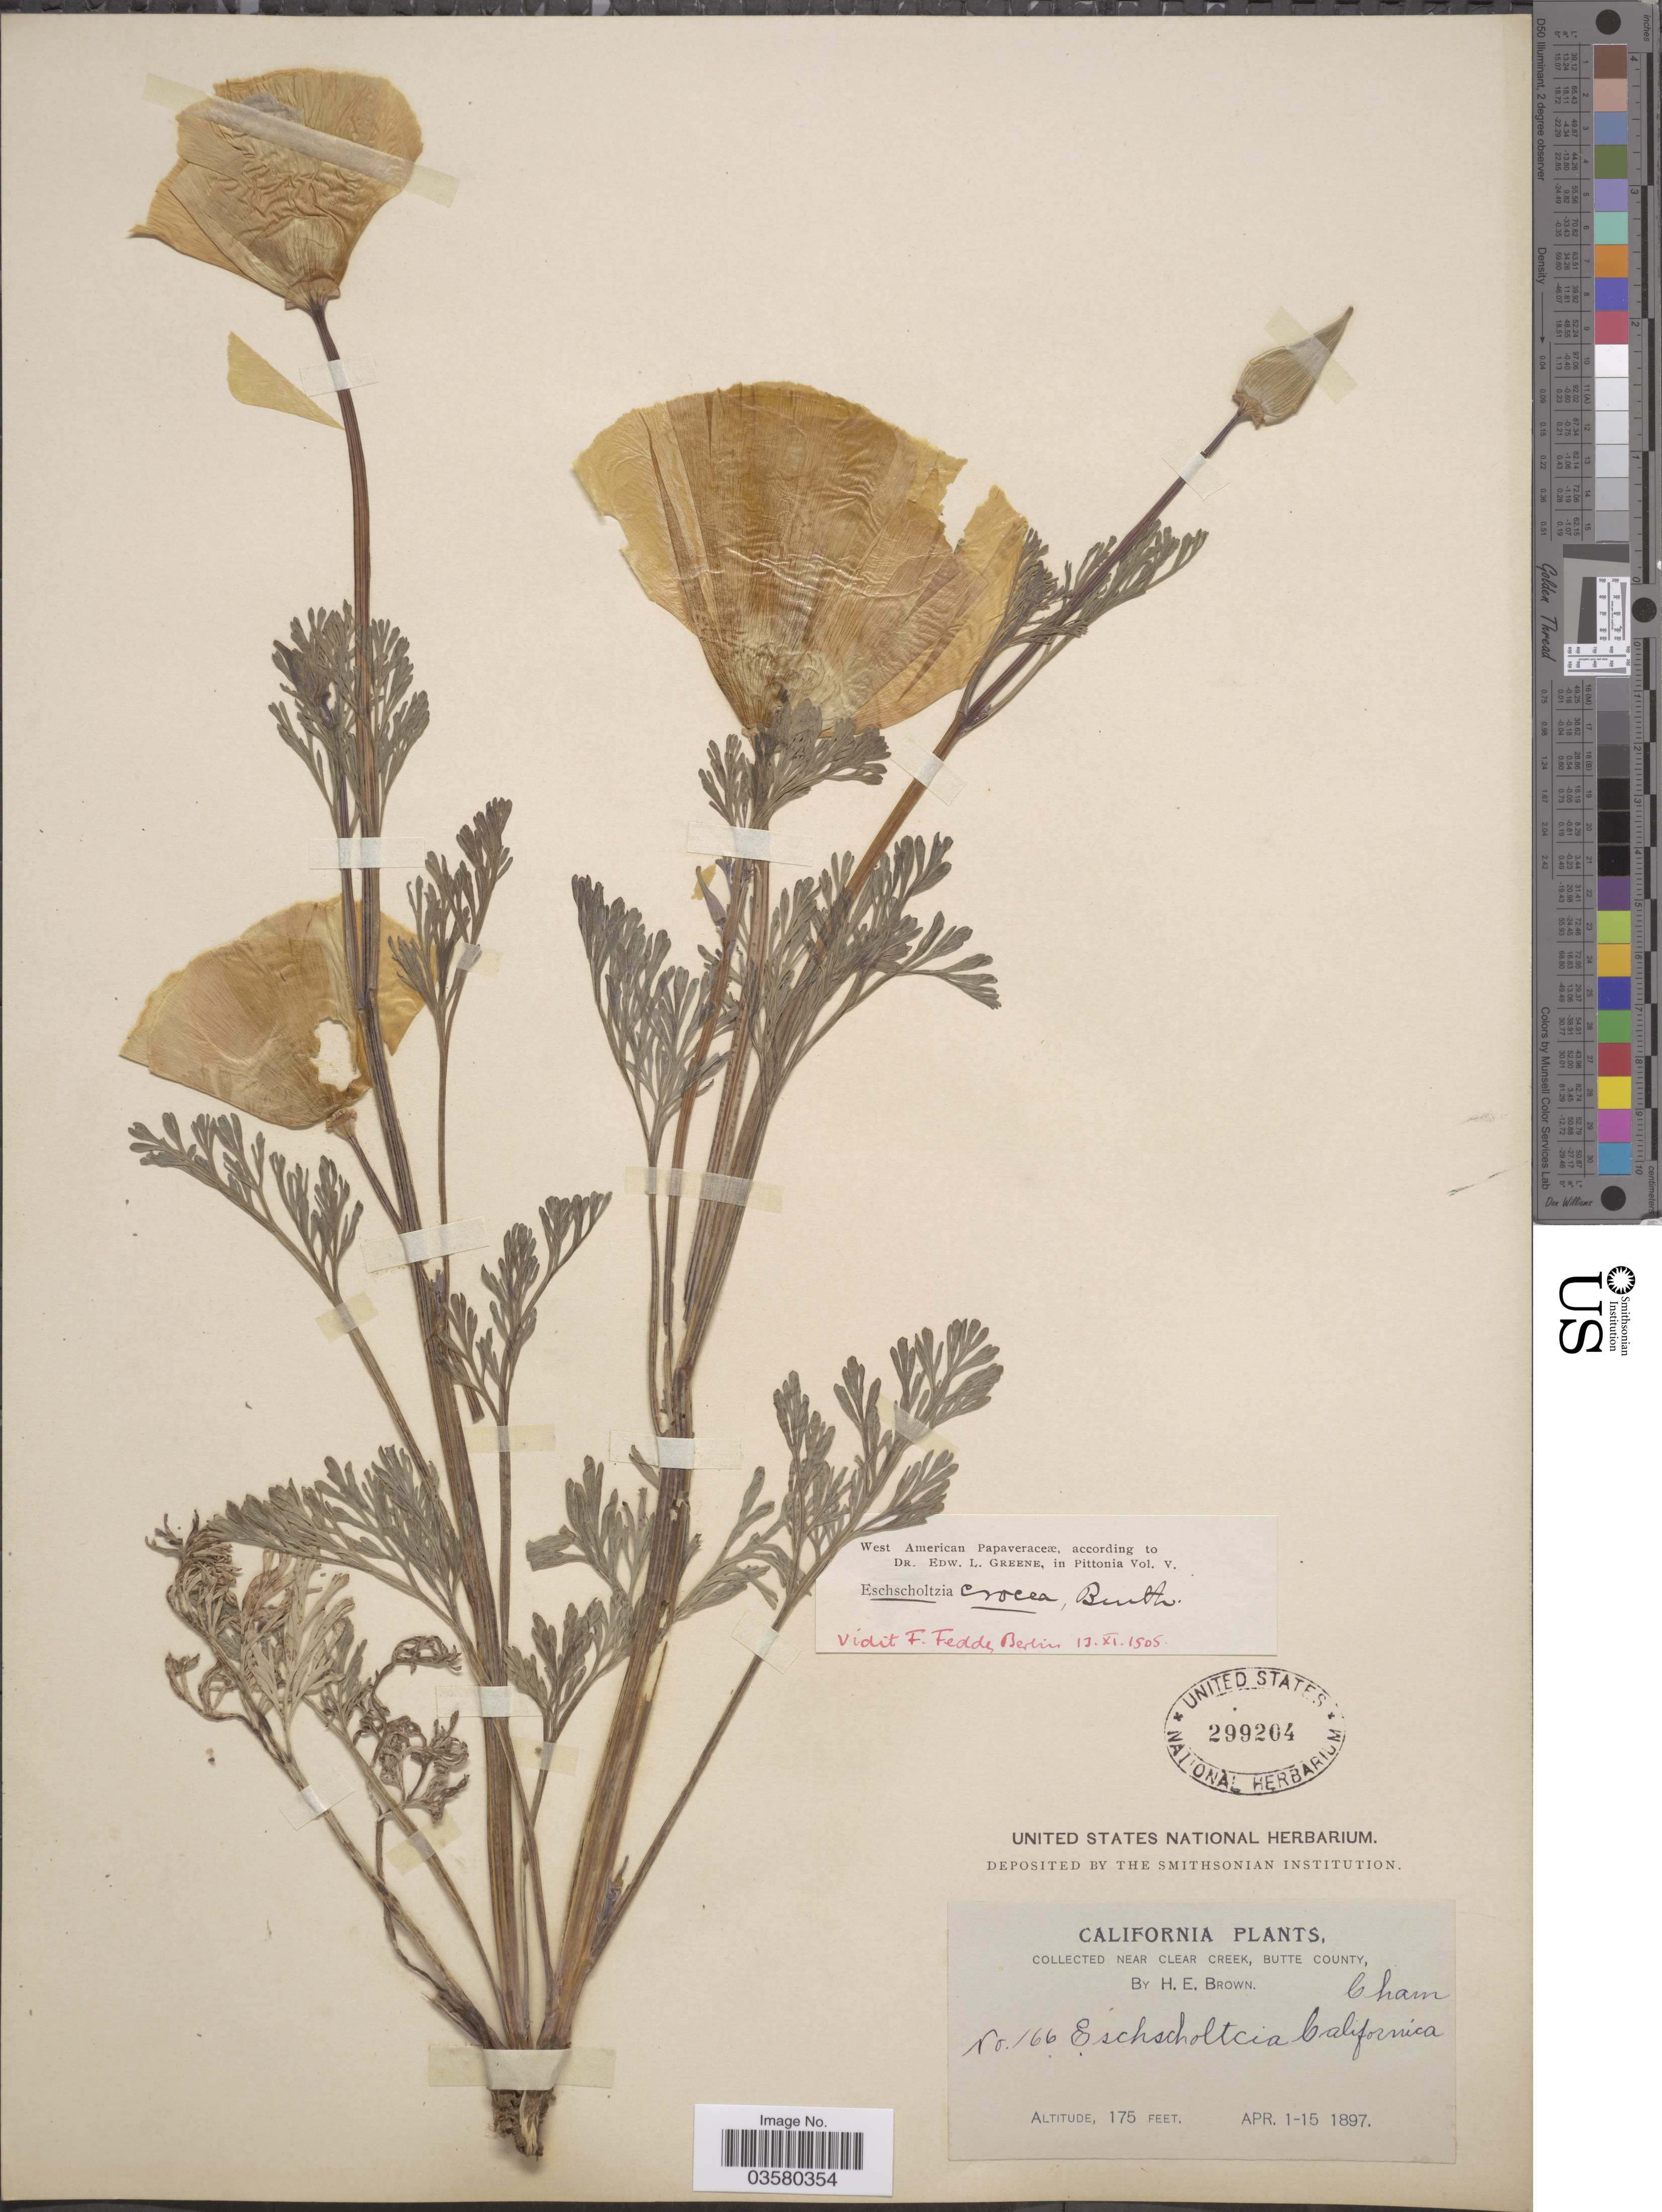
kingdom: Plantae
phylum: Tracheophyta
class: Magnoliopsida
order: Ranunculales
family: Papaveraceae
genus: Eschscholzia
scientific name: Eschscholzia crocea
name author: Benth.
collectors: H. E. Brown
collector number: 166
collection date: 1897-04-01/1897-04-15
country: United States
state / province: California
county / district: Butte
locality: Near Clear Creek, Butte County.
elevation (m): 53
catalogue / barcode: US 299204